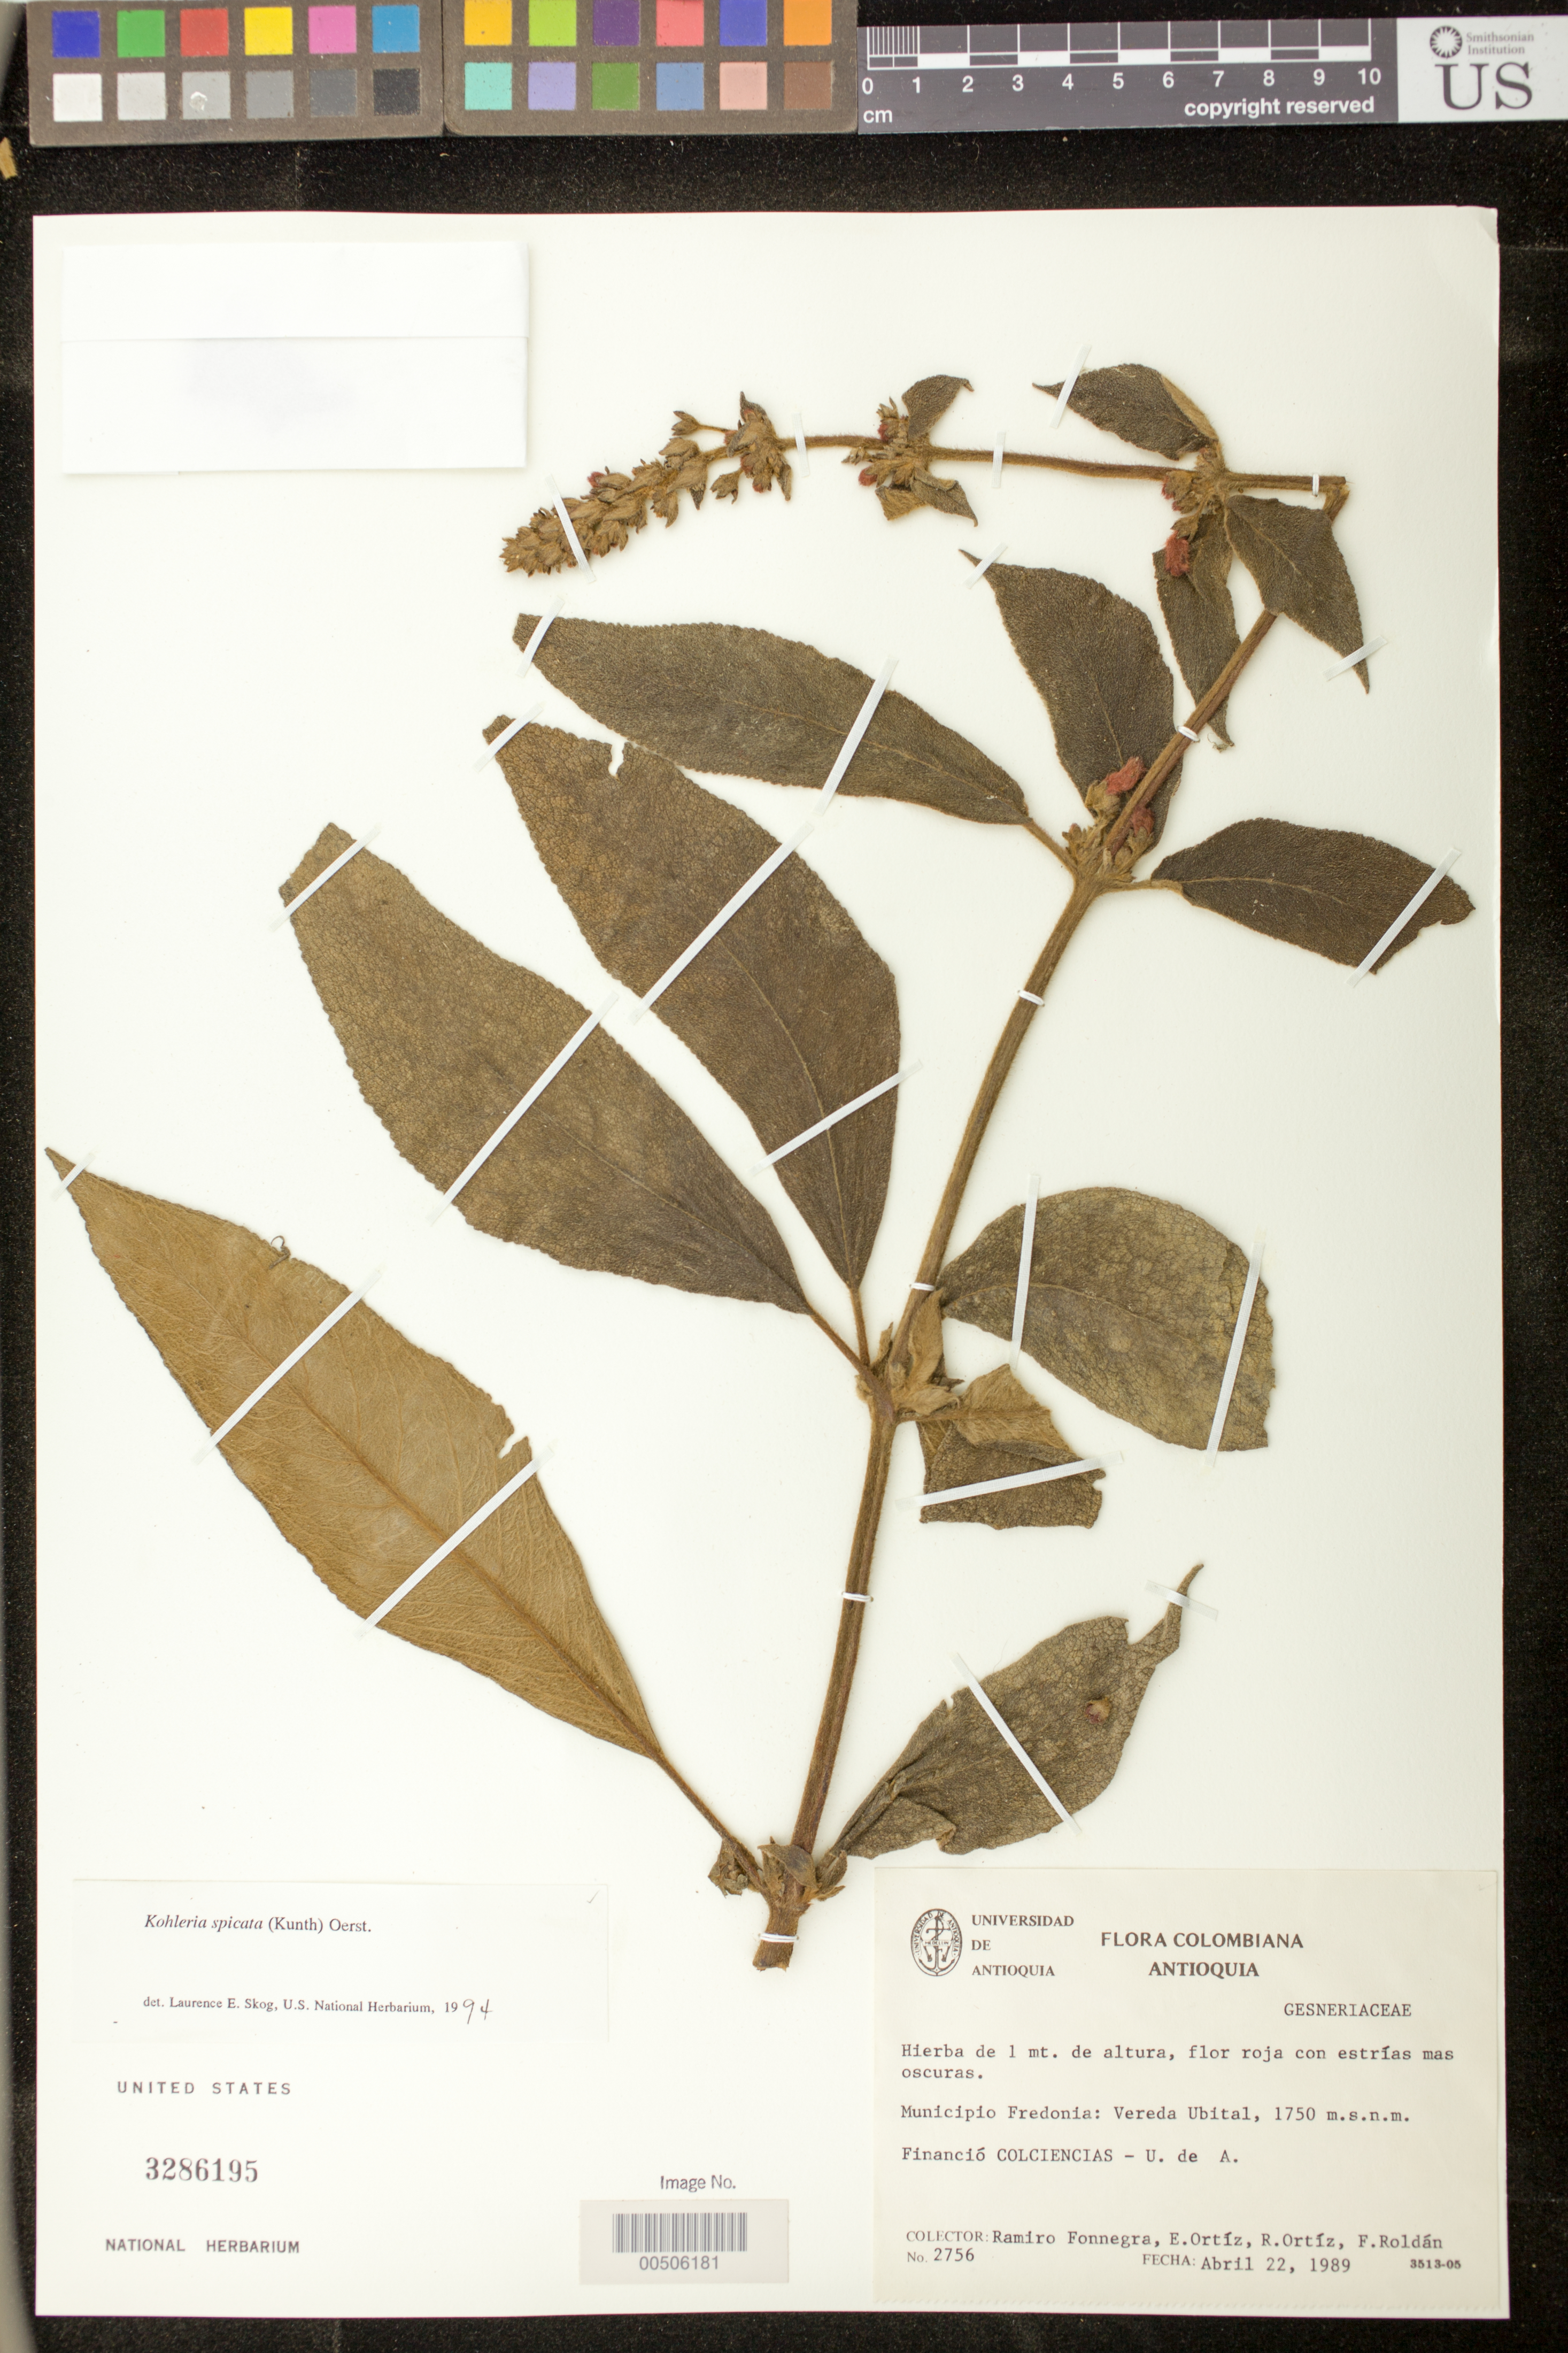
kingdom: Plantae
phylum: Tracheophyta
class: Magnoliopsida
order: Lamiales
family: Gesneriaceae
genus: Kohleria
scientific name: Kohleria spicata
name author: (Kunth) Oerst.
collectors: R. Fonnegra G., E. Ortiz, R. Ortíz & R. Roldan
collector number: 2756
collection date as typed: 22 Apr 1989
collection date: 1989-04-22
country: Colombia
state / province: Antioquia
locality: Fredonia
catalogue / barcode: US 3286195